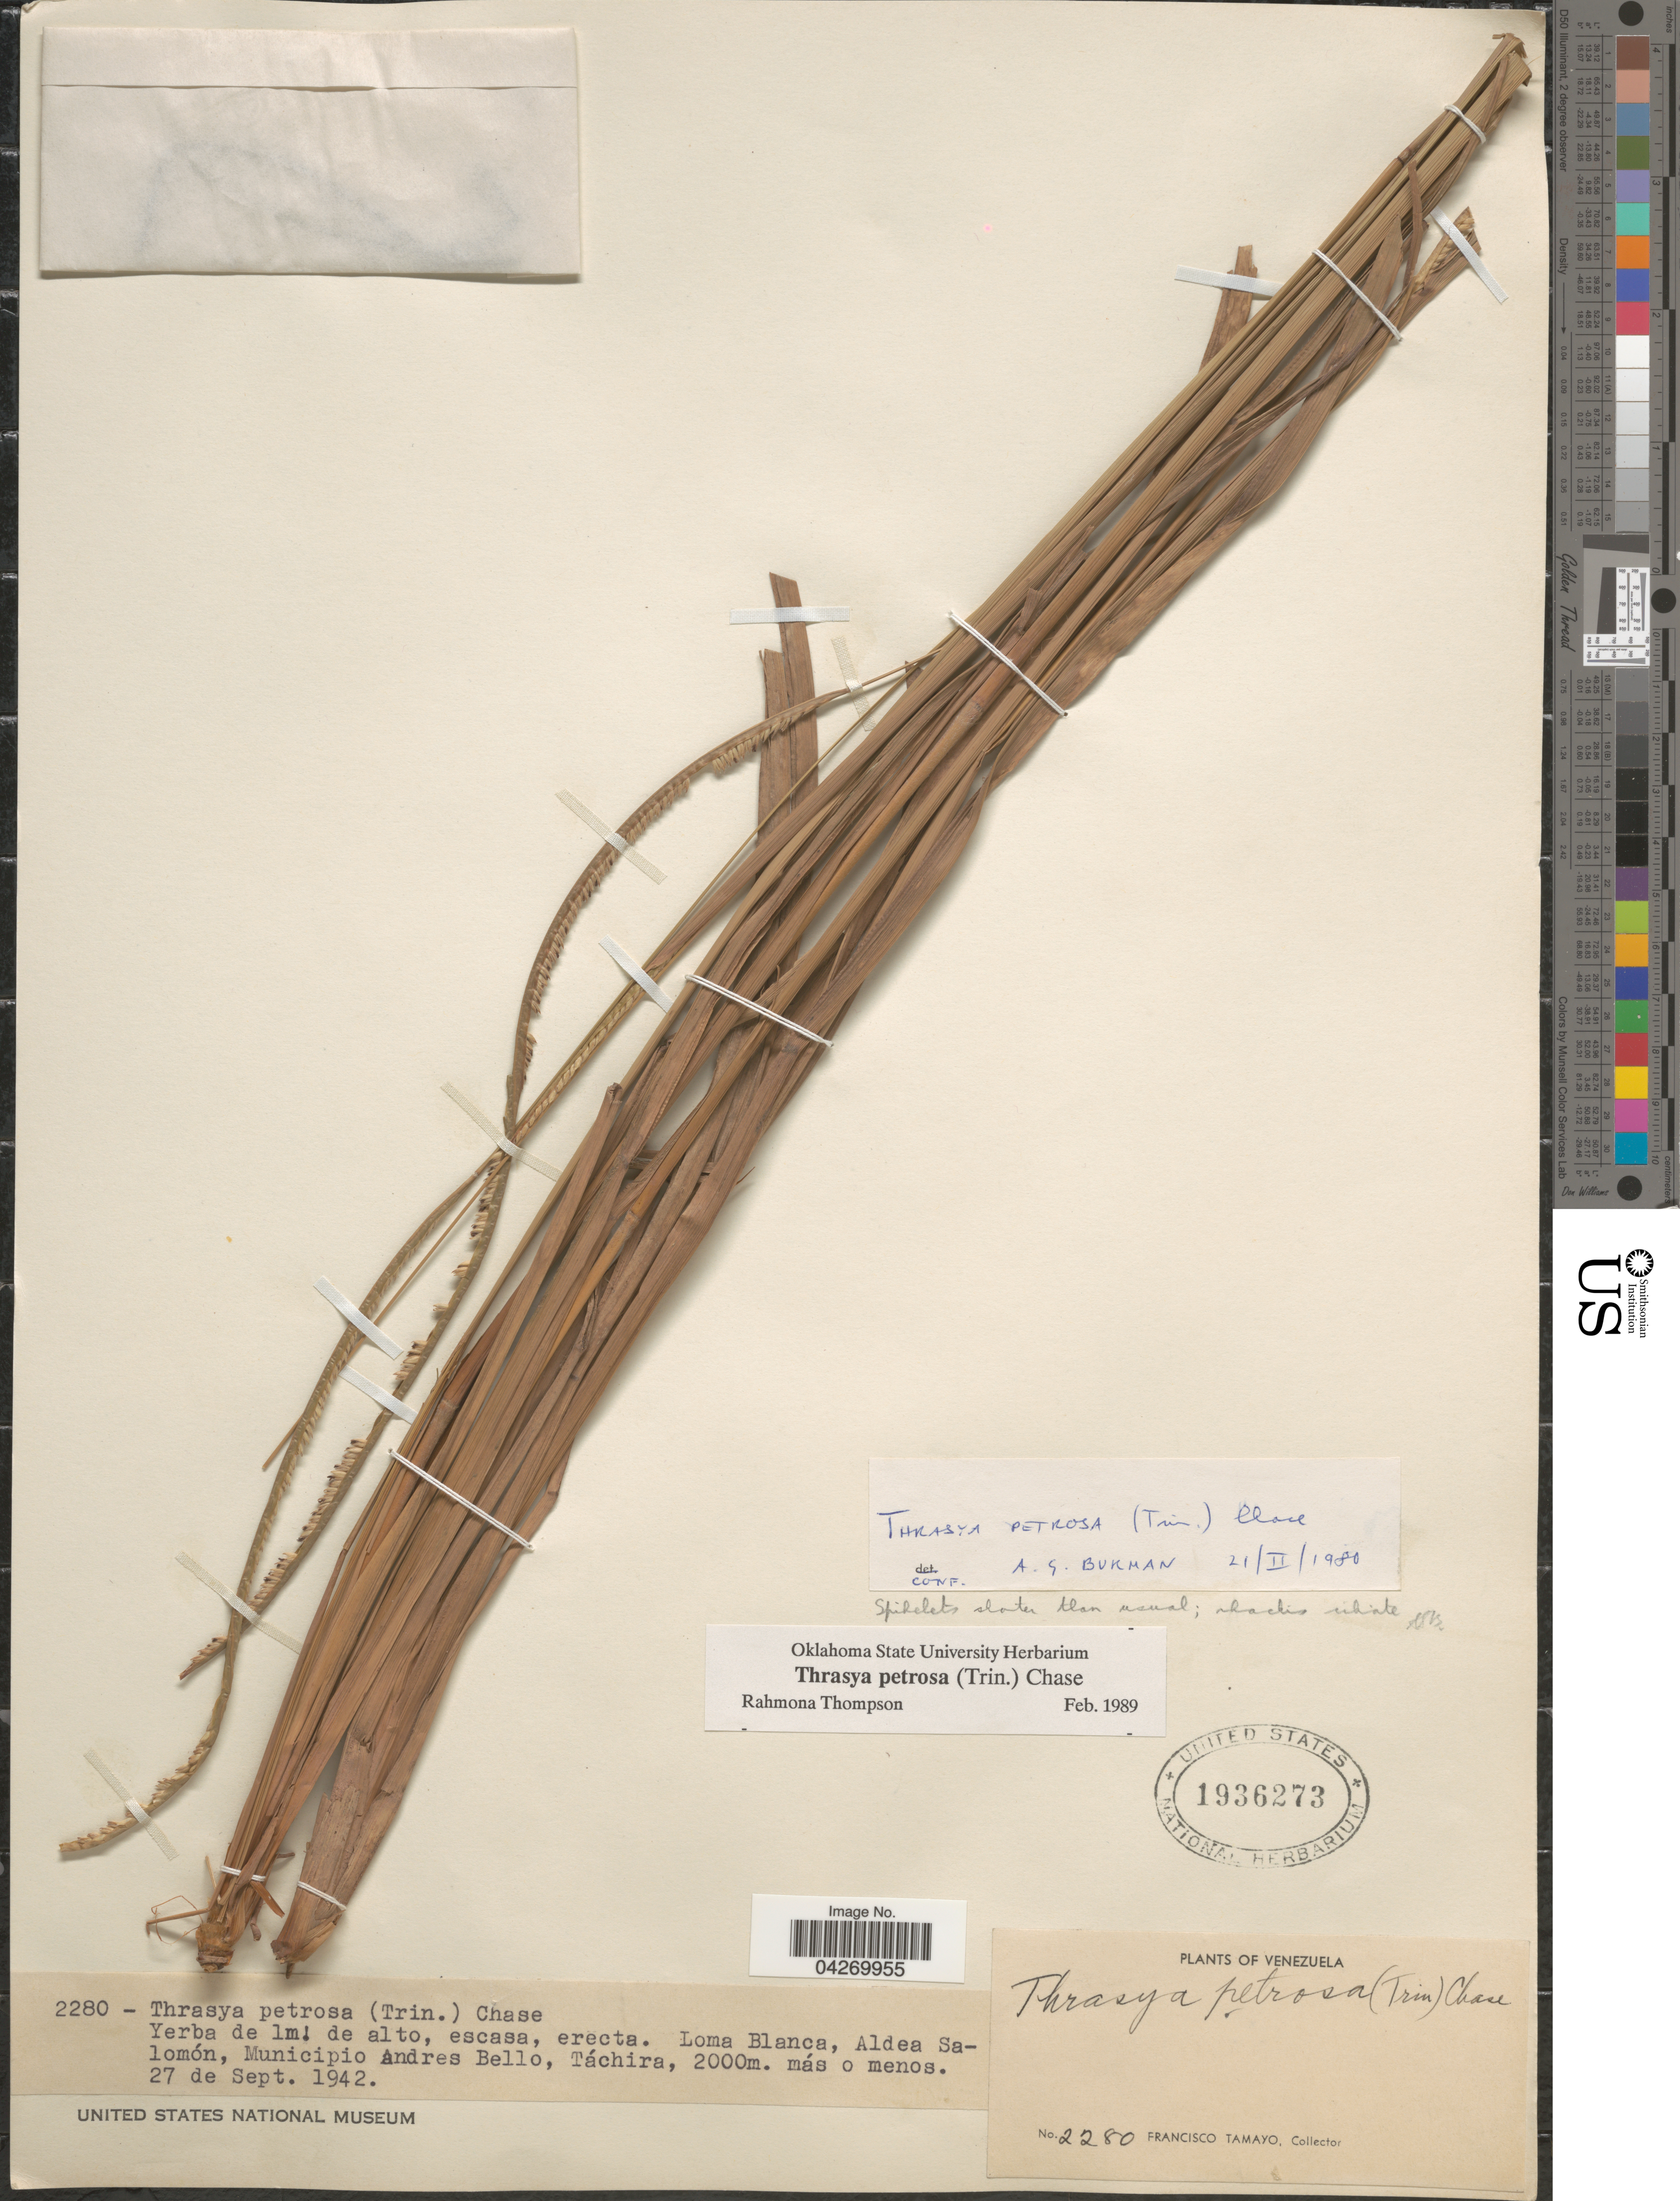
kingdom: Plantae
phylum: Tracheophyta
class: Liliopsida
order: Poales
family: Poaceae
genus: Paspalum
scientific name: Paspalum foliiforme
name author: S. Denham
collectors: F. Tamayo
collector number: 2280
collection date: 1942-09-27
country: Venezuela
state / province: Tachira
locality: Loma Blanca, Aldea Salomón, Municipio Andres Bello, Táchira.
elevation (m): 2000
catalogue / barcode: US 1936273